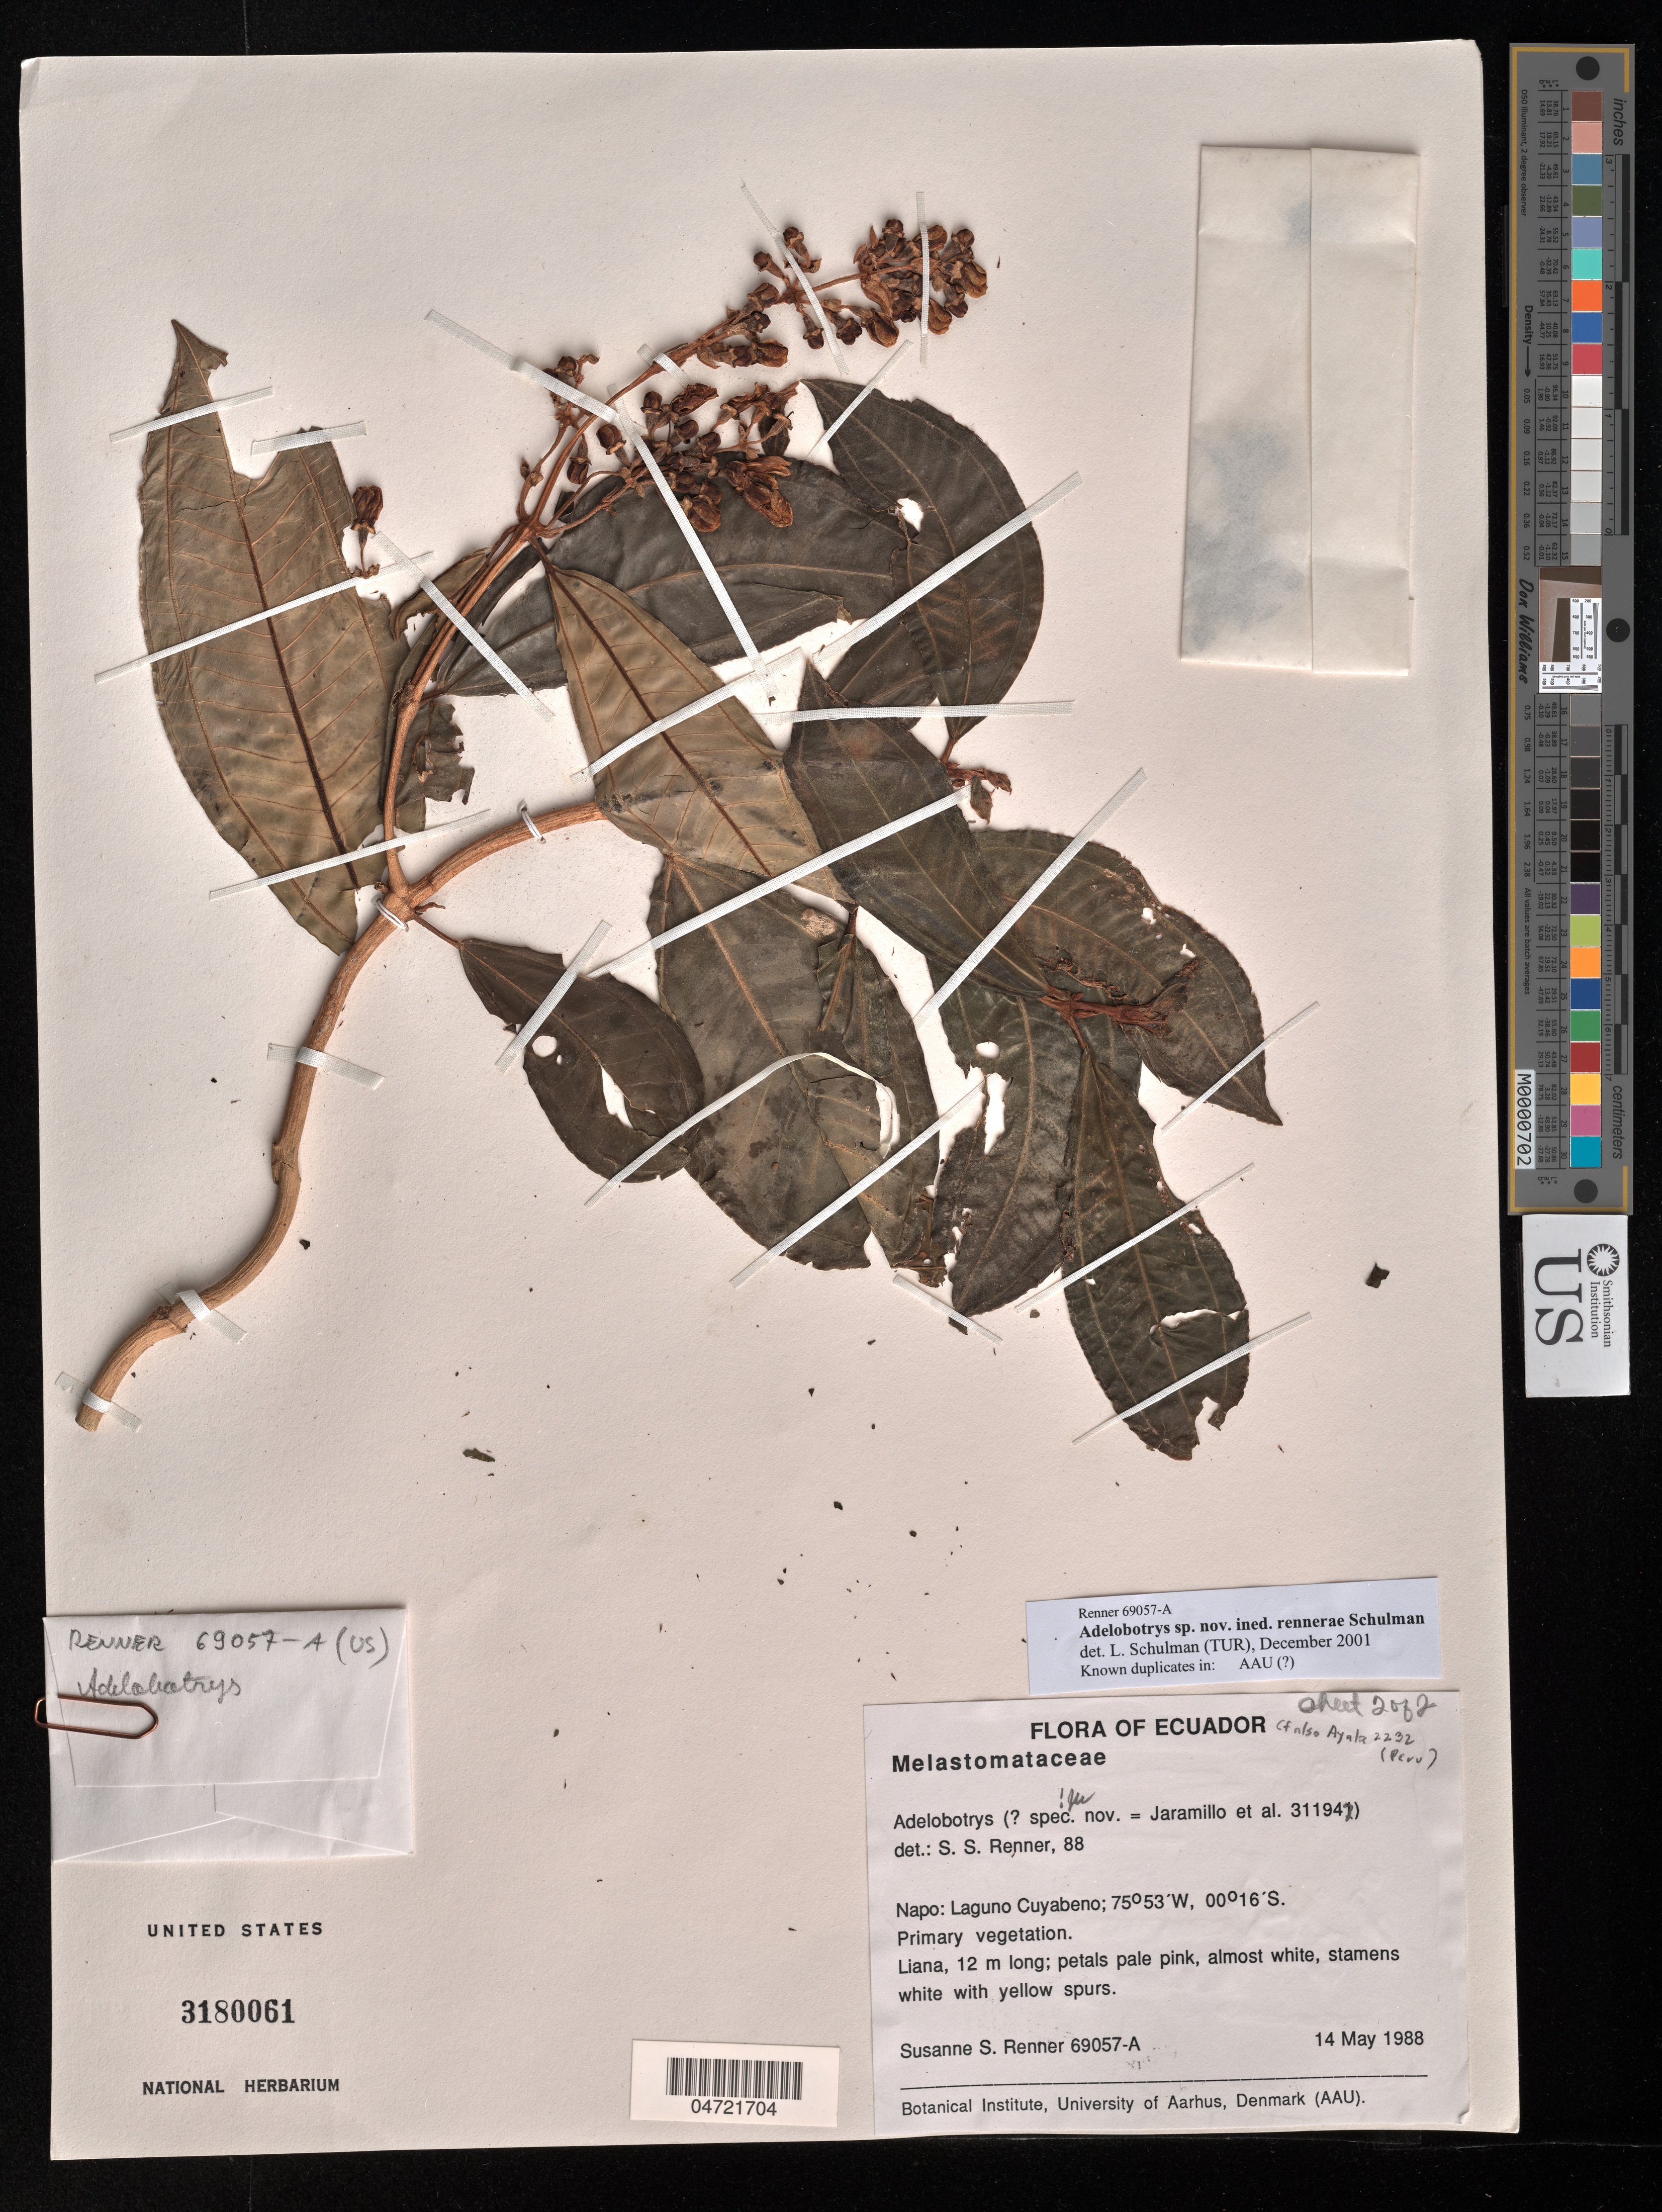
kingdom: Plantae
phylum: Tracheophyta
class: Magnoliopsida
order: Myrtales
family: Melastomataceae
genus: Adelobotrys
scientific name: Adelobotrys sp. nov.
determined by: Schulman, Leif, (TUR), University of Turku (FINLAND)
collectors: S. S. Renner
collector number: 69057 A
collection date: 1988-05-14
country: Ecuador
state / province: Napo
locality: Laguno Cuyabeno.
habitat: Primary vegetation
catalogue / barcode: US 3180061